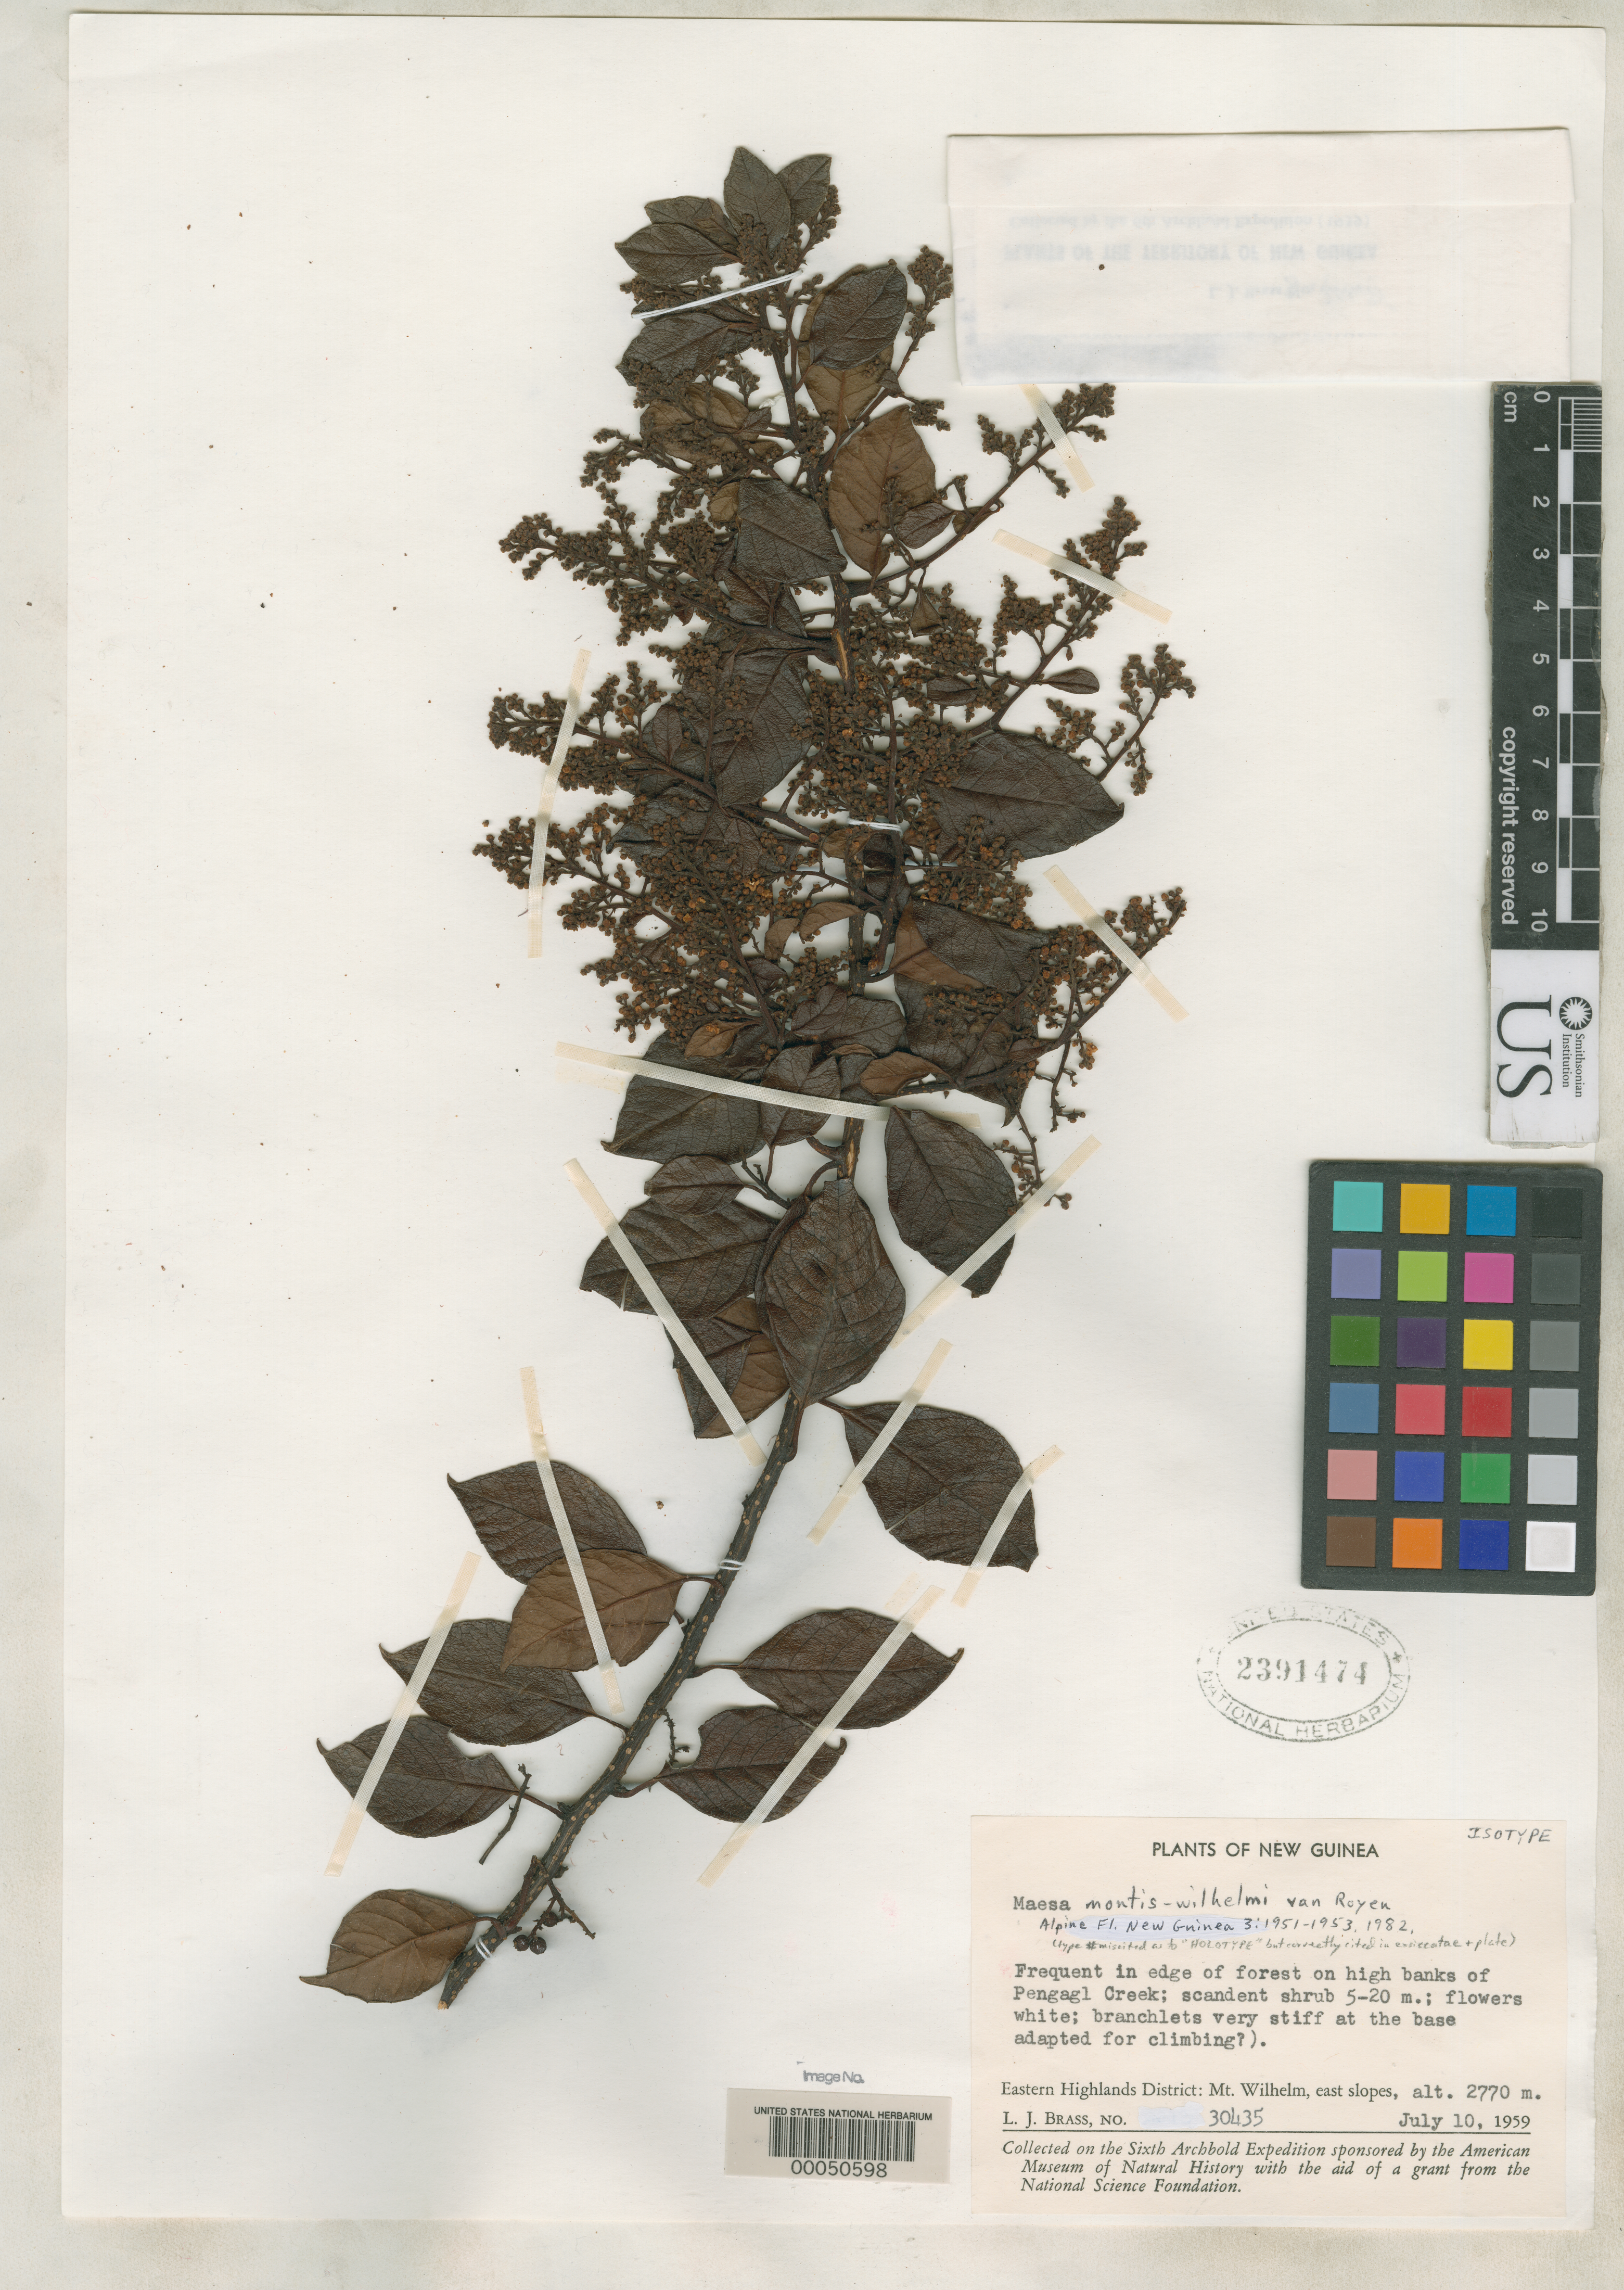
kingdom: Plantae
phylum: Tracheophyta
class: Magnoliopsida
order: Ericales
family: Primulaceae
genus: Maesa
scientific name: Maesa montis-wilhelmi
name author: P. Royen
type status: Isotype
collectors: L. J. Brass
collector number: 30435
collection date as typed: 10 Jul 1959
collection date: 1959-07-10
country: Papua New Guinea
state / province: Eastern Highlands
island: New Guinea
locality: Mount Wilhelm, E slopes.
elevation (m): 2770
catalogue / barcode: US 2391474